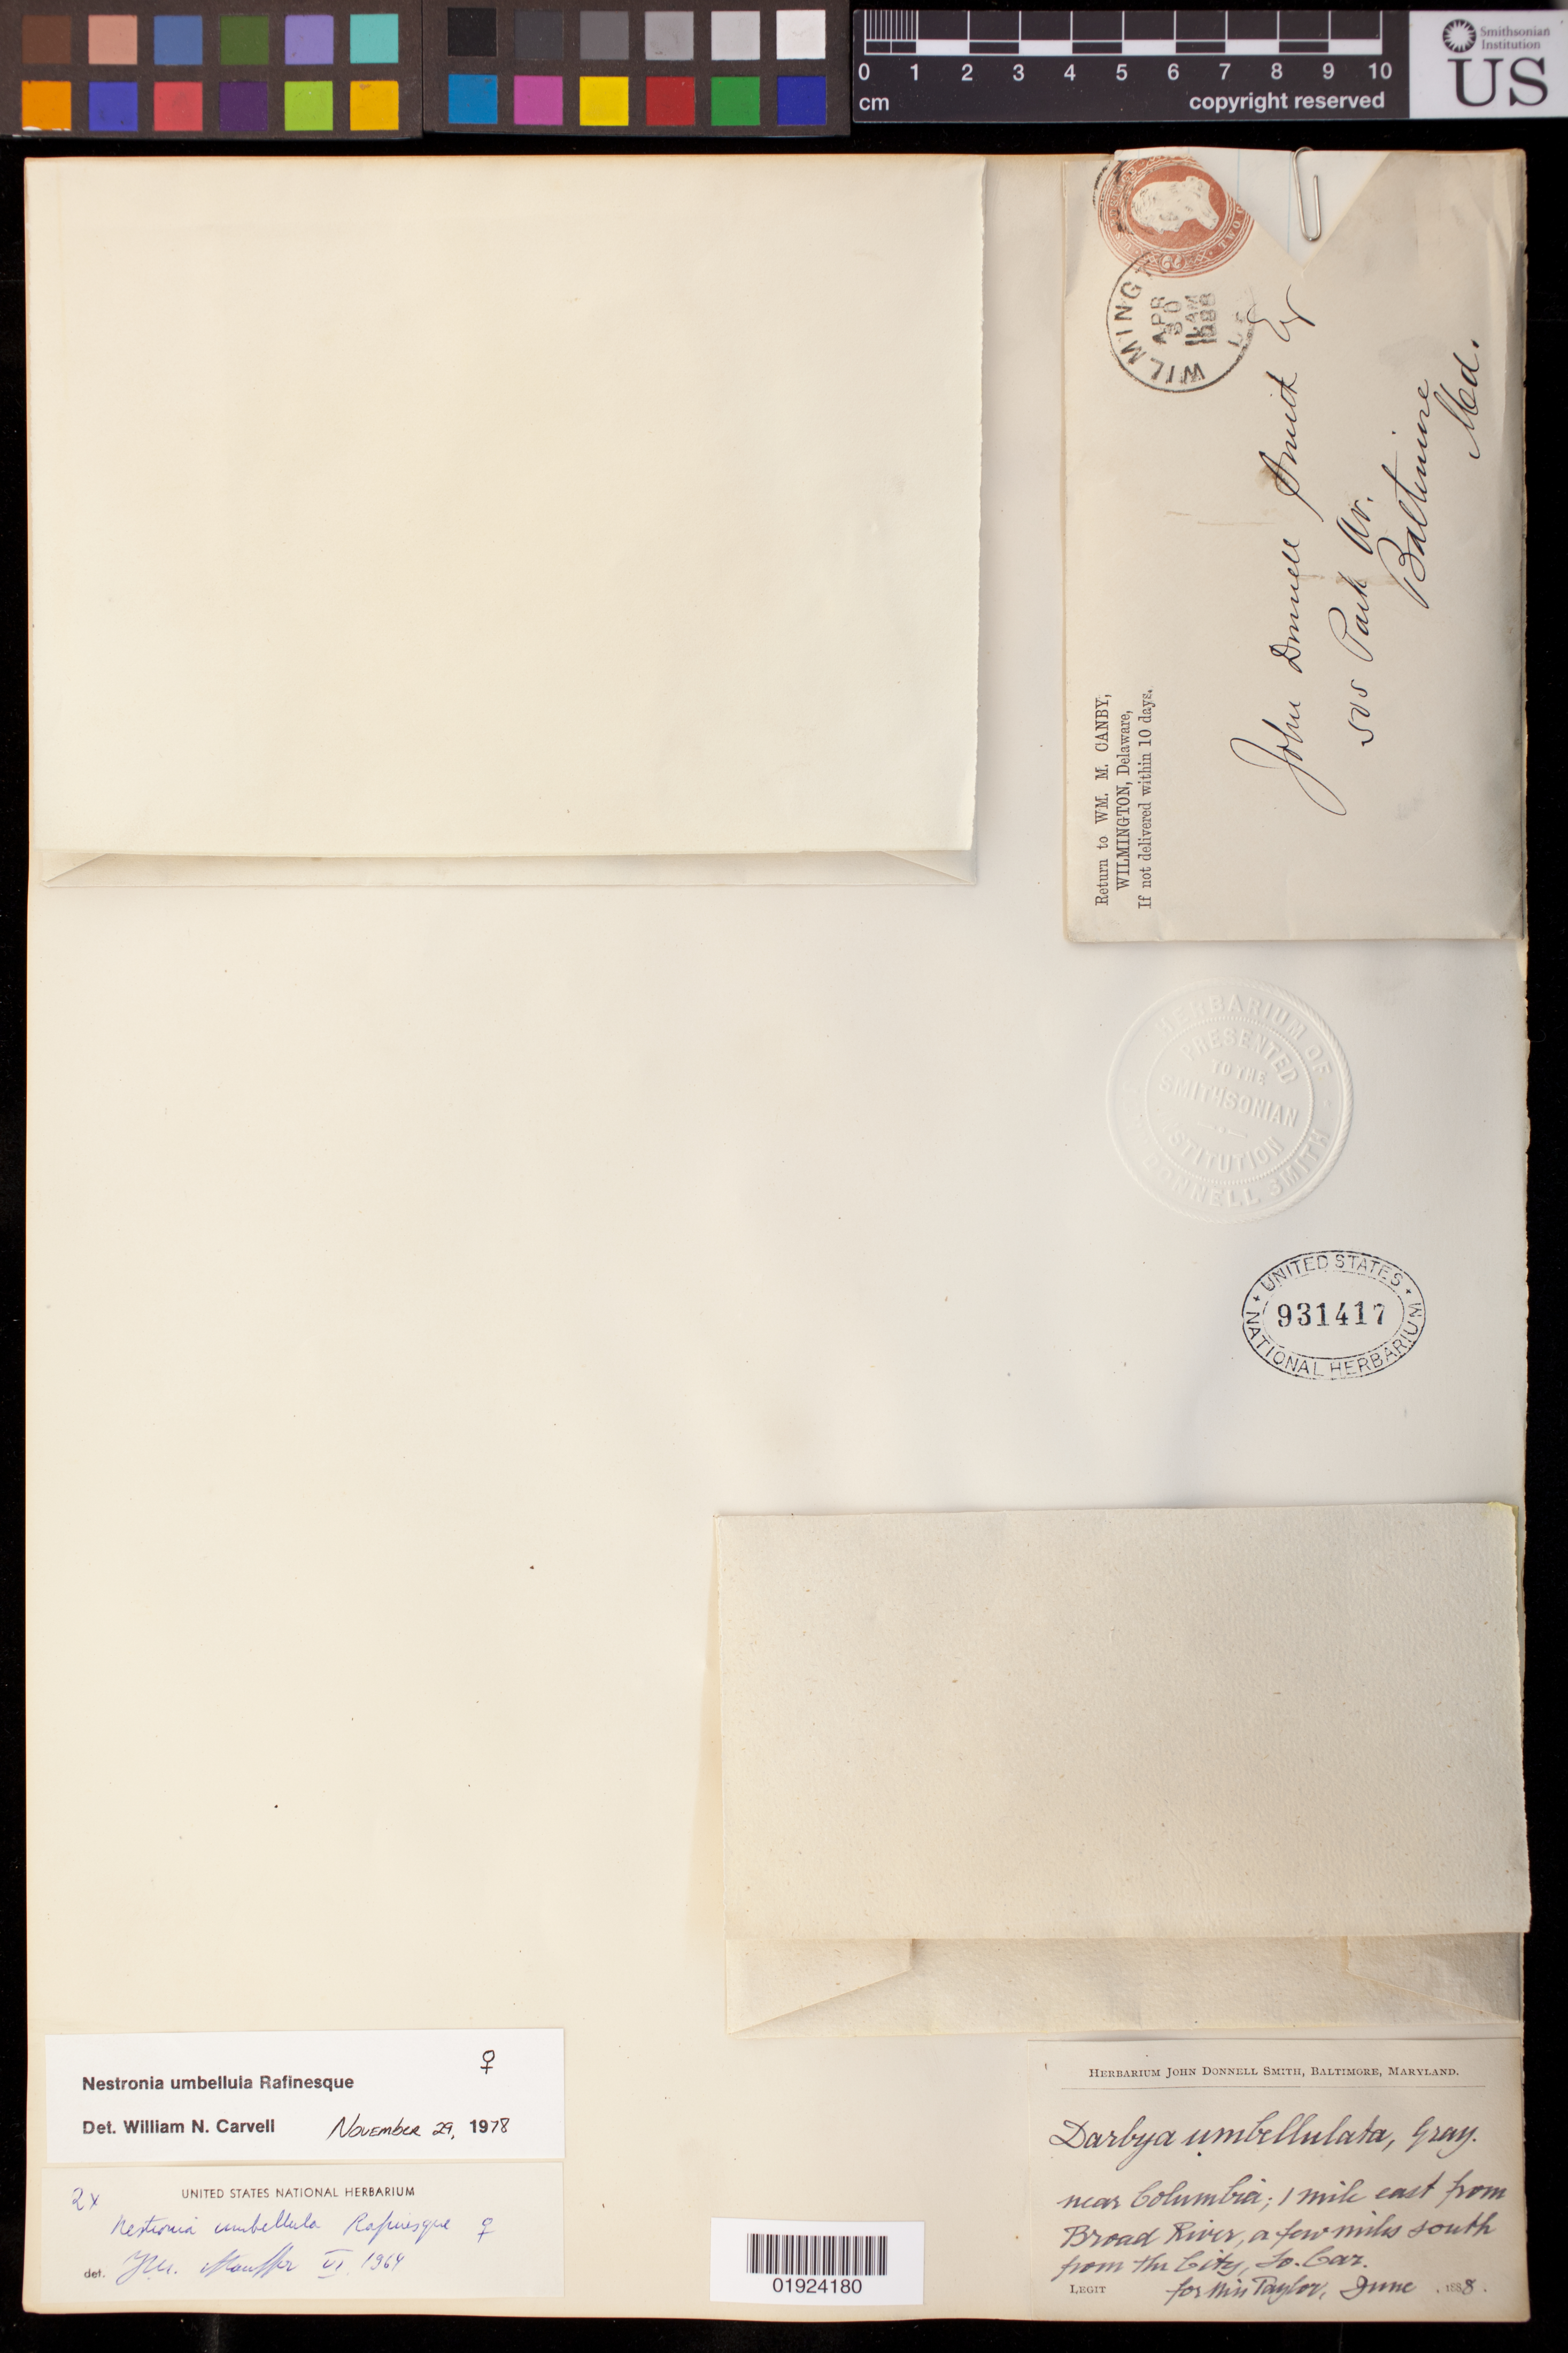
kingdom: Plantae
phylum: Tracheophyta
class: Magnoliopsida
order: Santalales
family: Santalaceae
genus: Nestronia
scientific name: Nestronia umbellula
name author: Raf.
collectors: -. Taylor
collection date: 1888-06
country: United States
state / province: South Carolina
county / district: Richland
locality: Near Columbia; 1 mile east from Broad River, a few miles south from the City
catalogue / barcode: US 931417